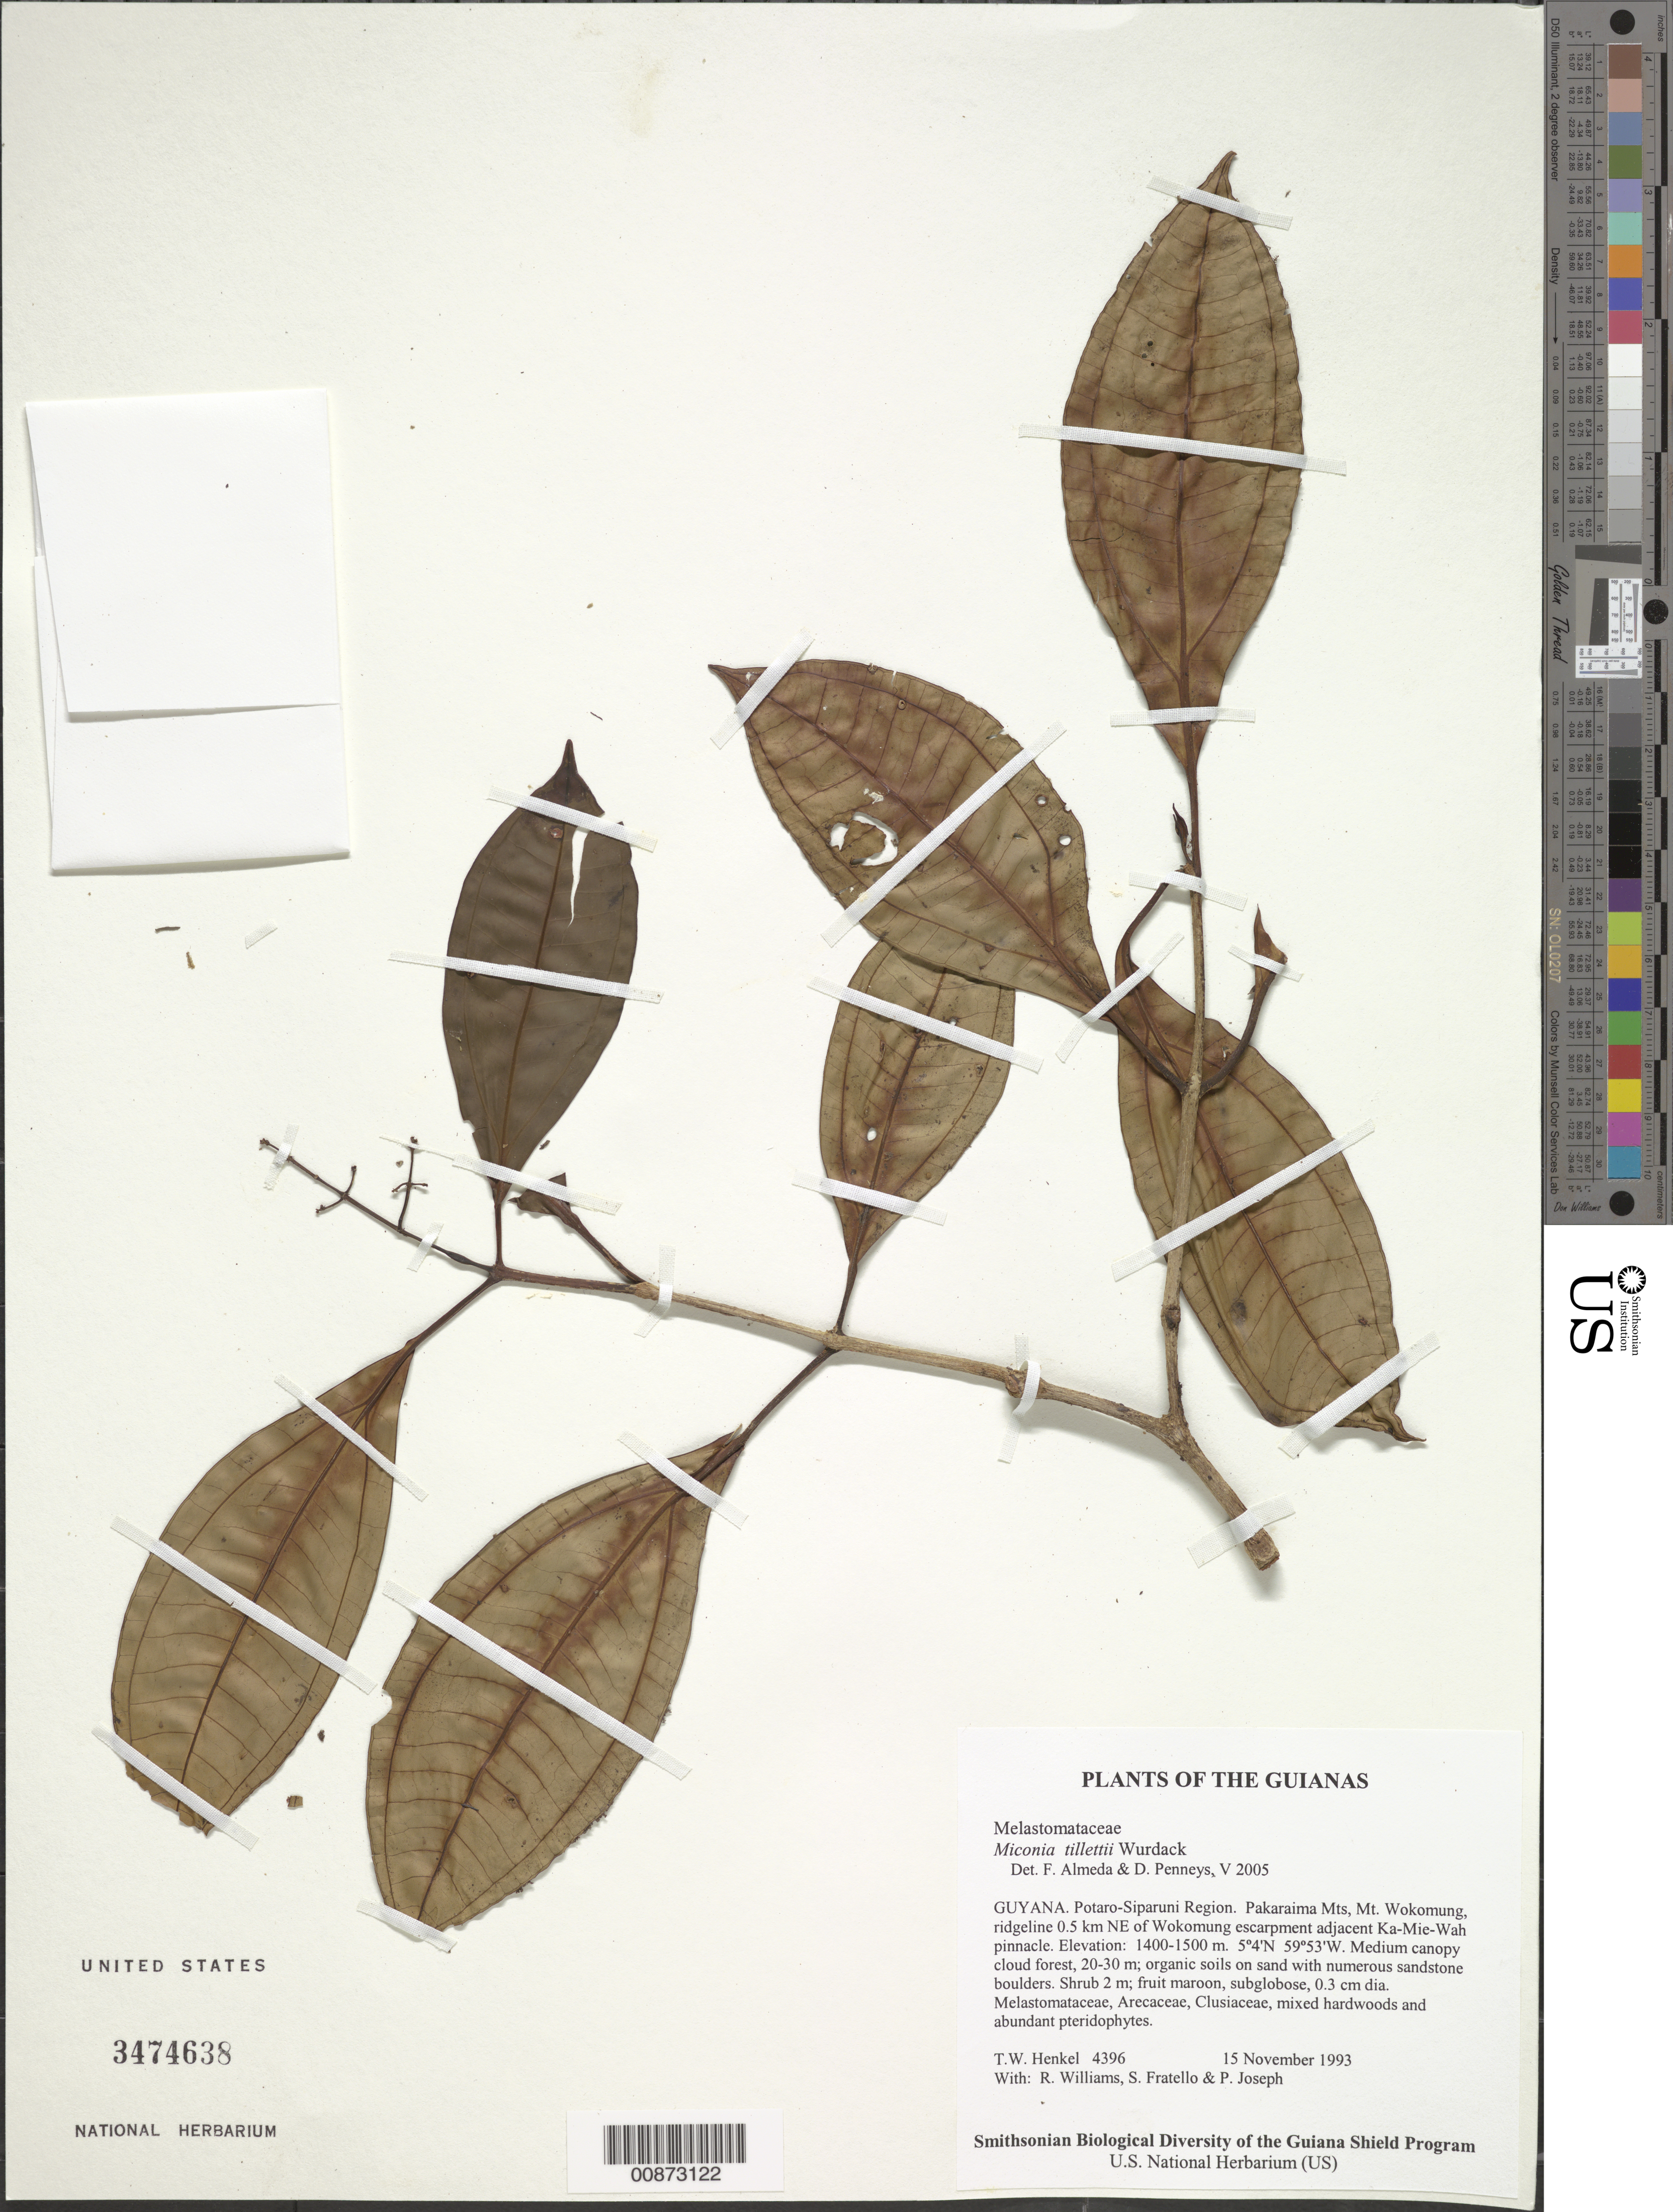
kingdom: Plantae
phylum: Tracheophyta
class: Magnoliopsida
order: Myrtales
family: Melastomataceae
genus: Miconia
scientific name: Miconia tillettii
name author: Wurdack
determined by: Almeda, F.; Penneys, D. S.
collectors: T. Henkel, R. Williams, S. Fratello & P. Joseph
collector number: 4396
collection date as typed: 15 November 1993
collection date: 1993-11-15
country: Guyana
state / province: Potaro-Siparuni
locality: Pakaraima Mts, Mt. Wokomung, ridgeline 0.5 km NE of Wokomung escarpment adjacent Ka-Mie-Wah pinnacle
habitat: Medium canopy cloud forest, 20-30 m; organic soils on sand with numerous sandstone boulders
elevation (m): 1400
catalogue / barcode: US 3474638